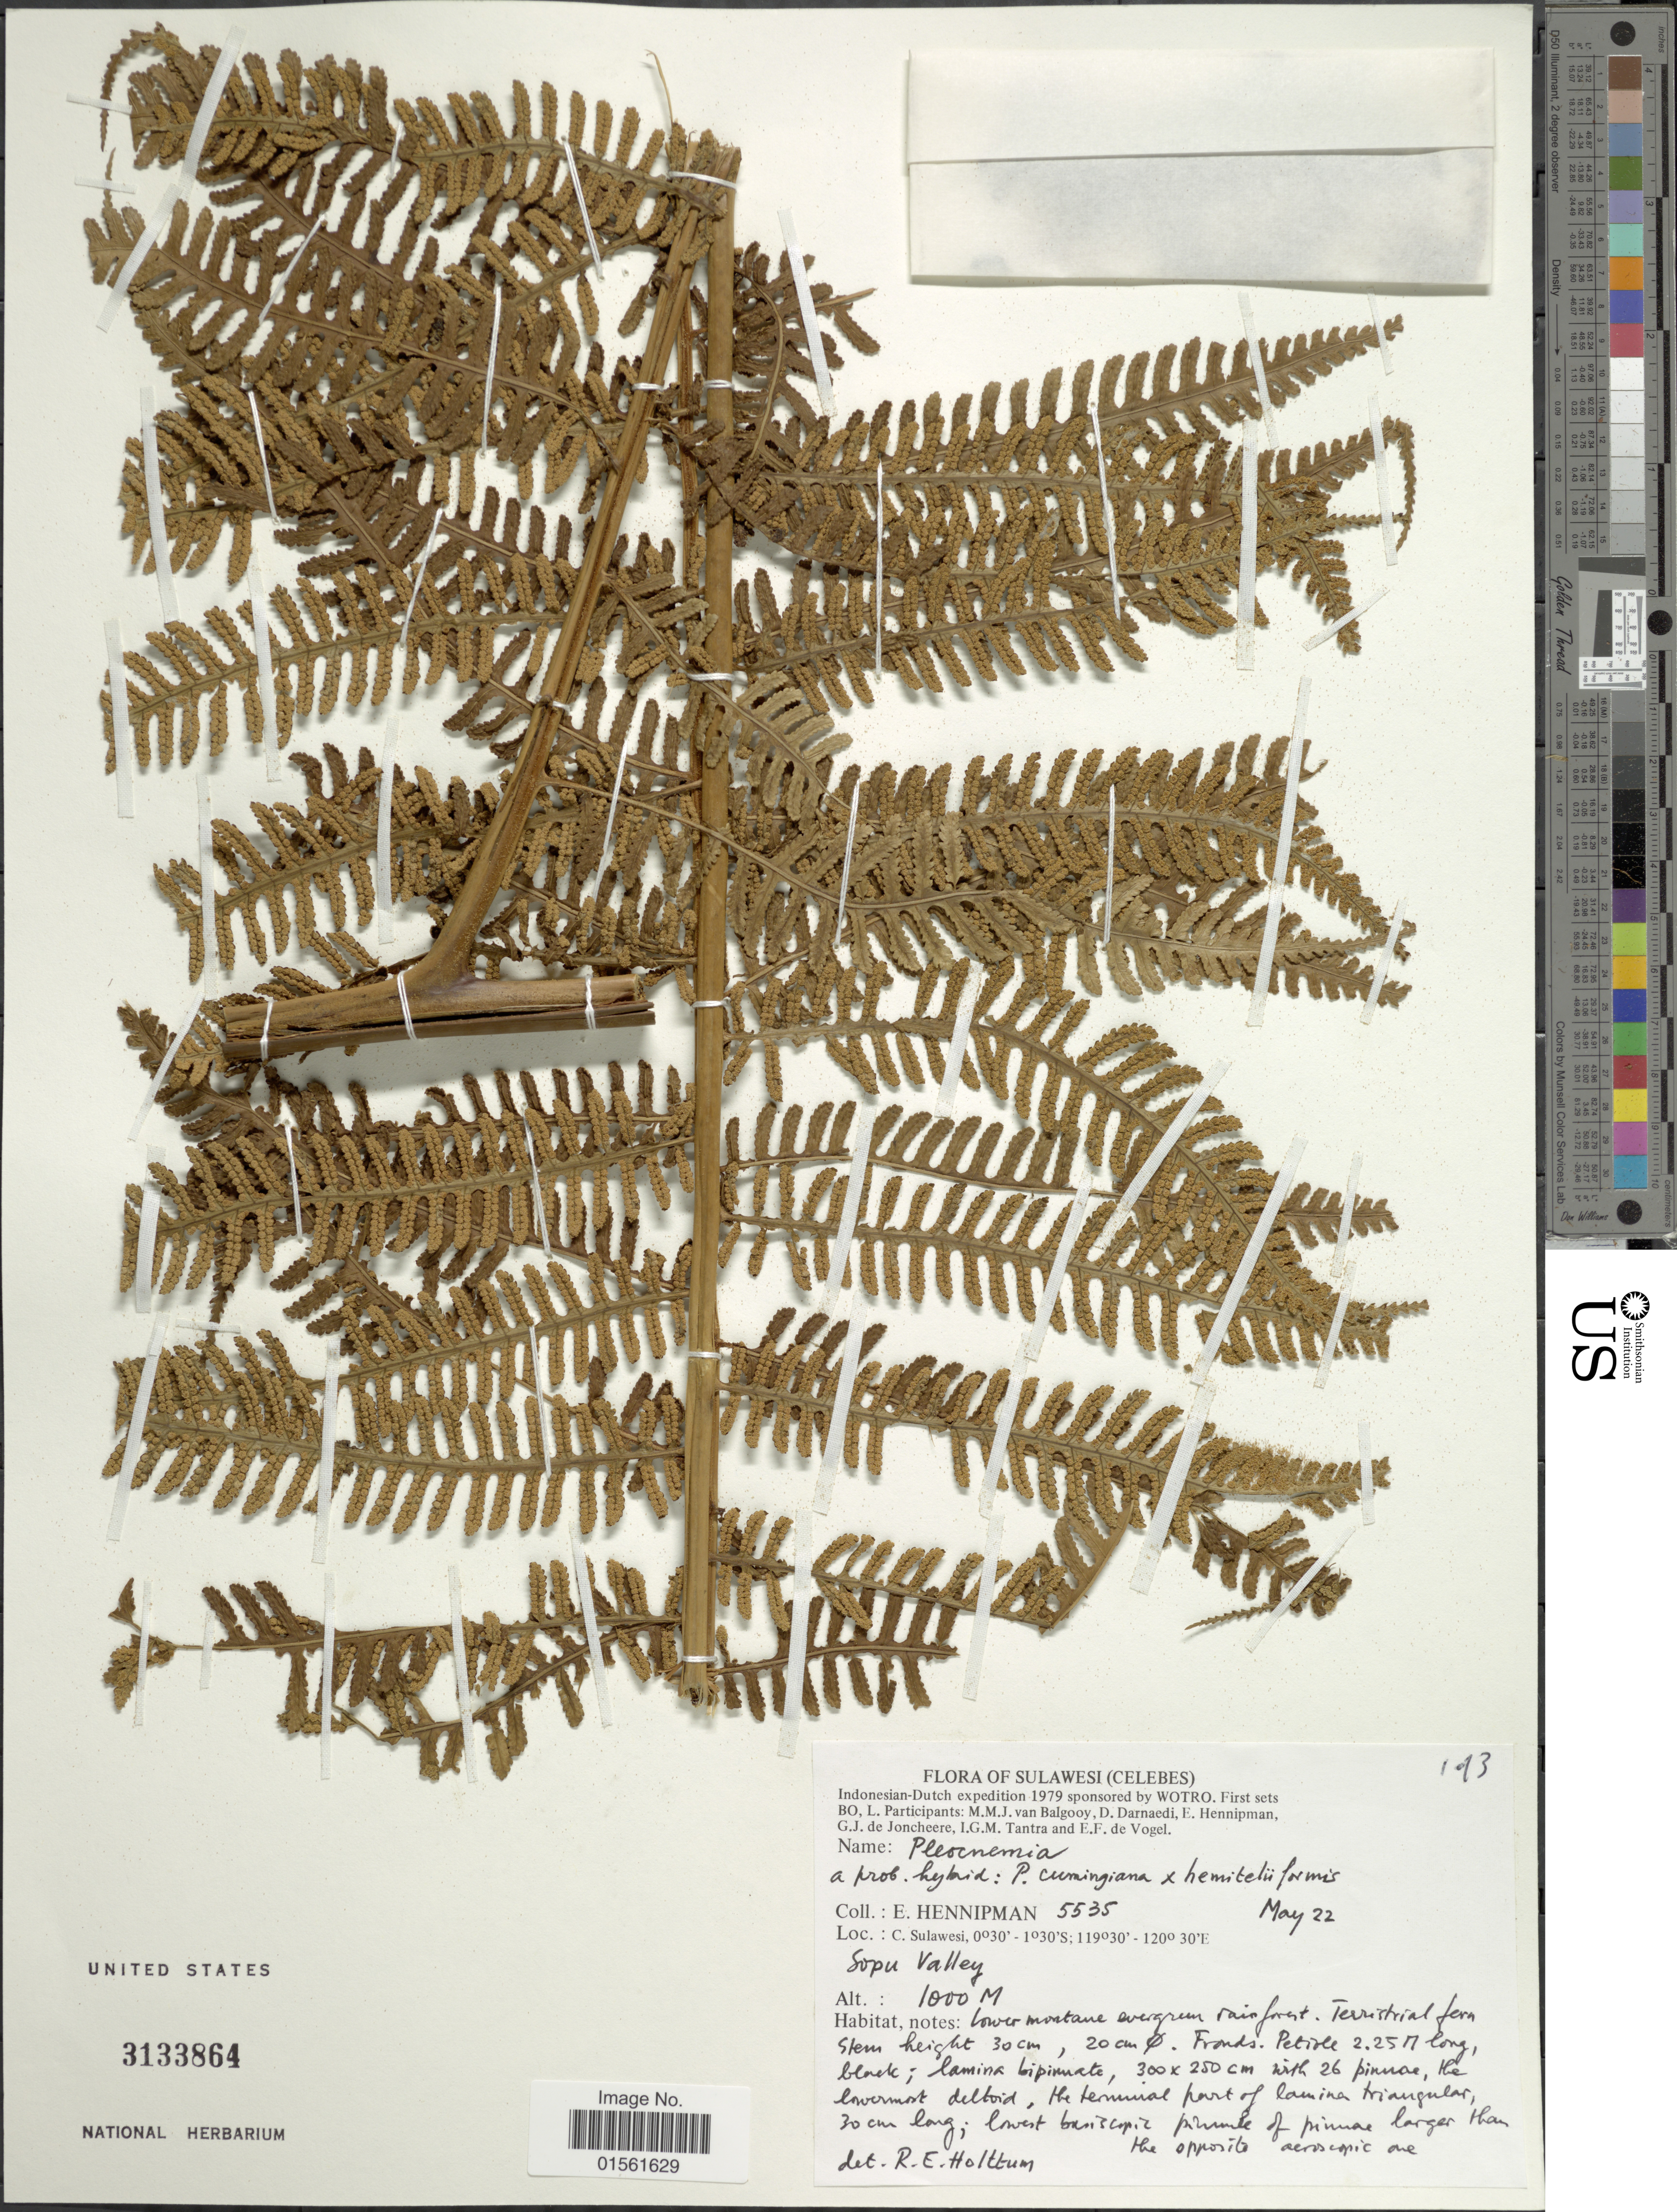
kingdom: Plantae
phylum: Tracheophyta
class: Polypodiopsida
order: Polypodiales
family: Dryopteridaceae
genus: Pleocnemia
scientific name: Pleocnemia cumingiana x P. hemiteliiformis (Racib.) Holttum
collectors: E. Hennipman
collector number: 5535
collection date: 1979-05-22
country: Indonesia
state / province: Sulawesi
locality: Sulawesi (Celebes), C. Sulawesi, Sopu Valley.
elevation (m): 1000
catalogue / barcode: US 3133864